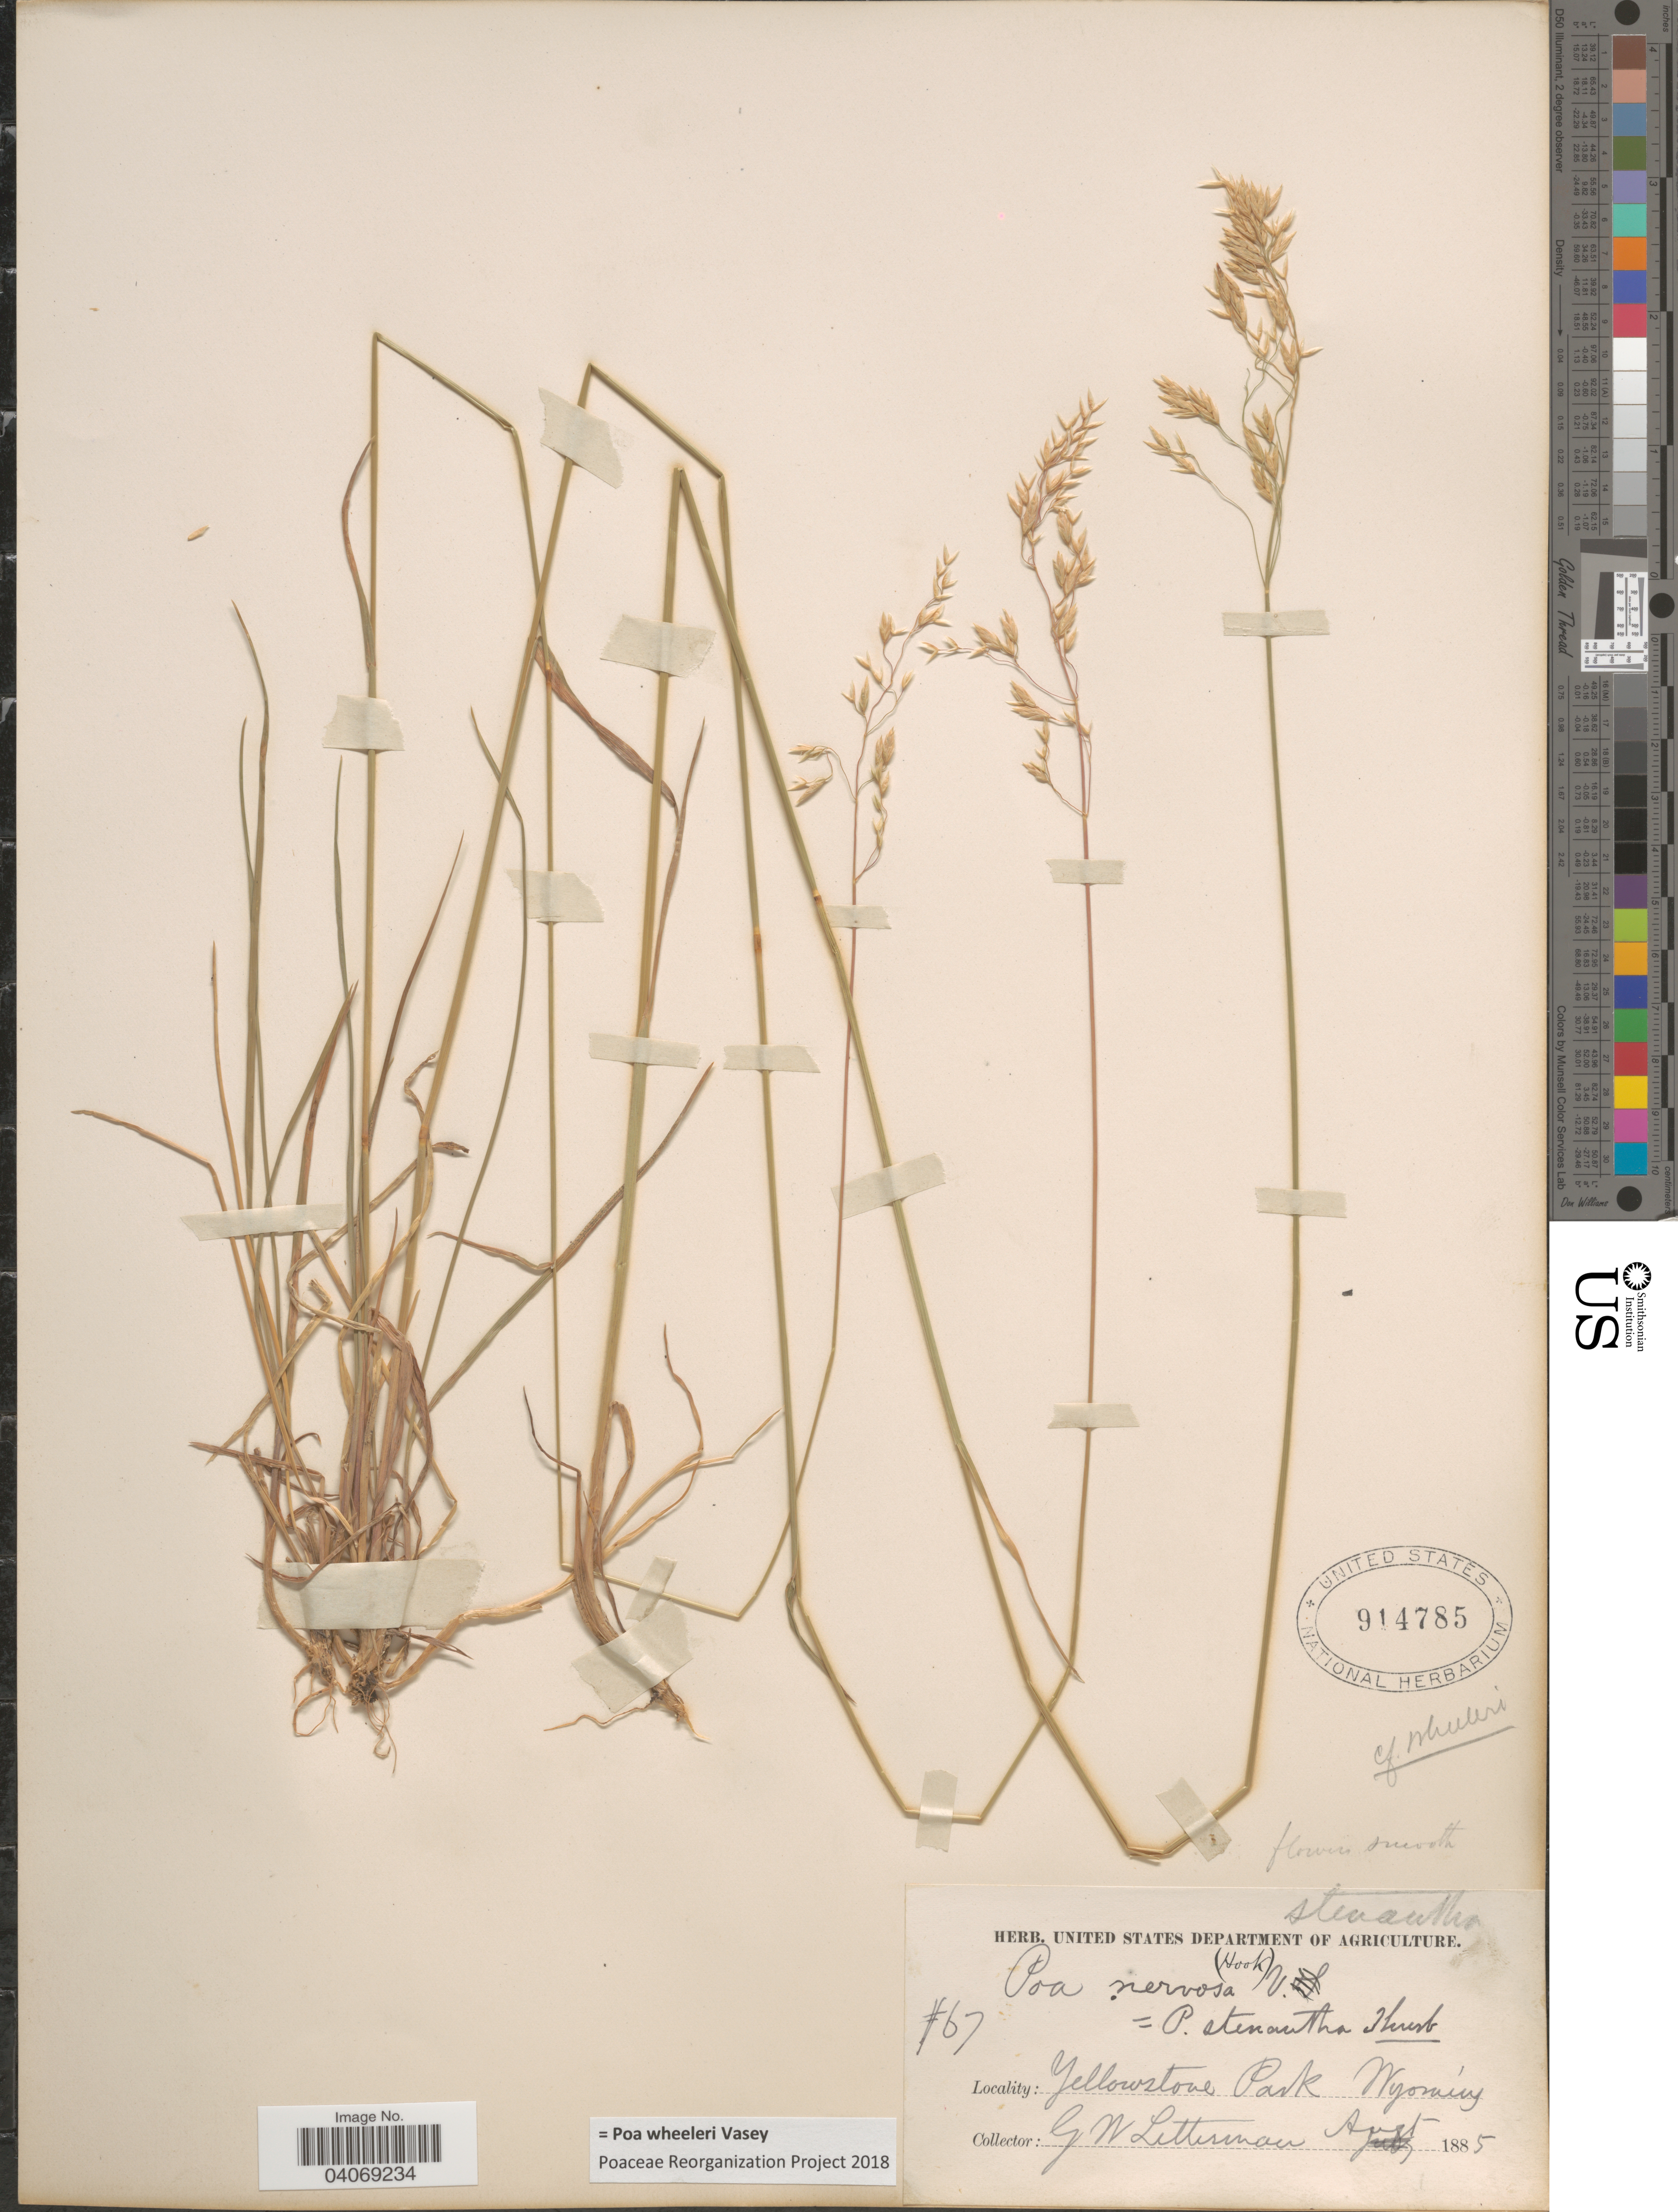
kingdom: Plantae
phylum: Tracheophyta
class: Liliopsida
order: Poales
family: Poaceae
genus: Poa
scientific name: Poa wheeleri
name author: Vasey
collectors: G. W. Letterman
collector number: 67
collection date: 1885-08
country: United States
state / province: Wyoming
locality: Yellowstone Park.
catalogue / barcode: US 914785